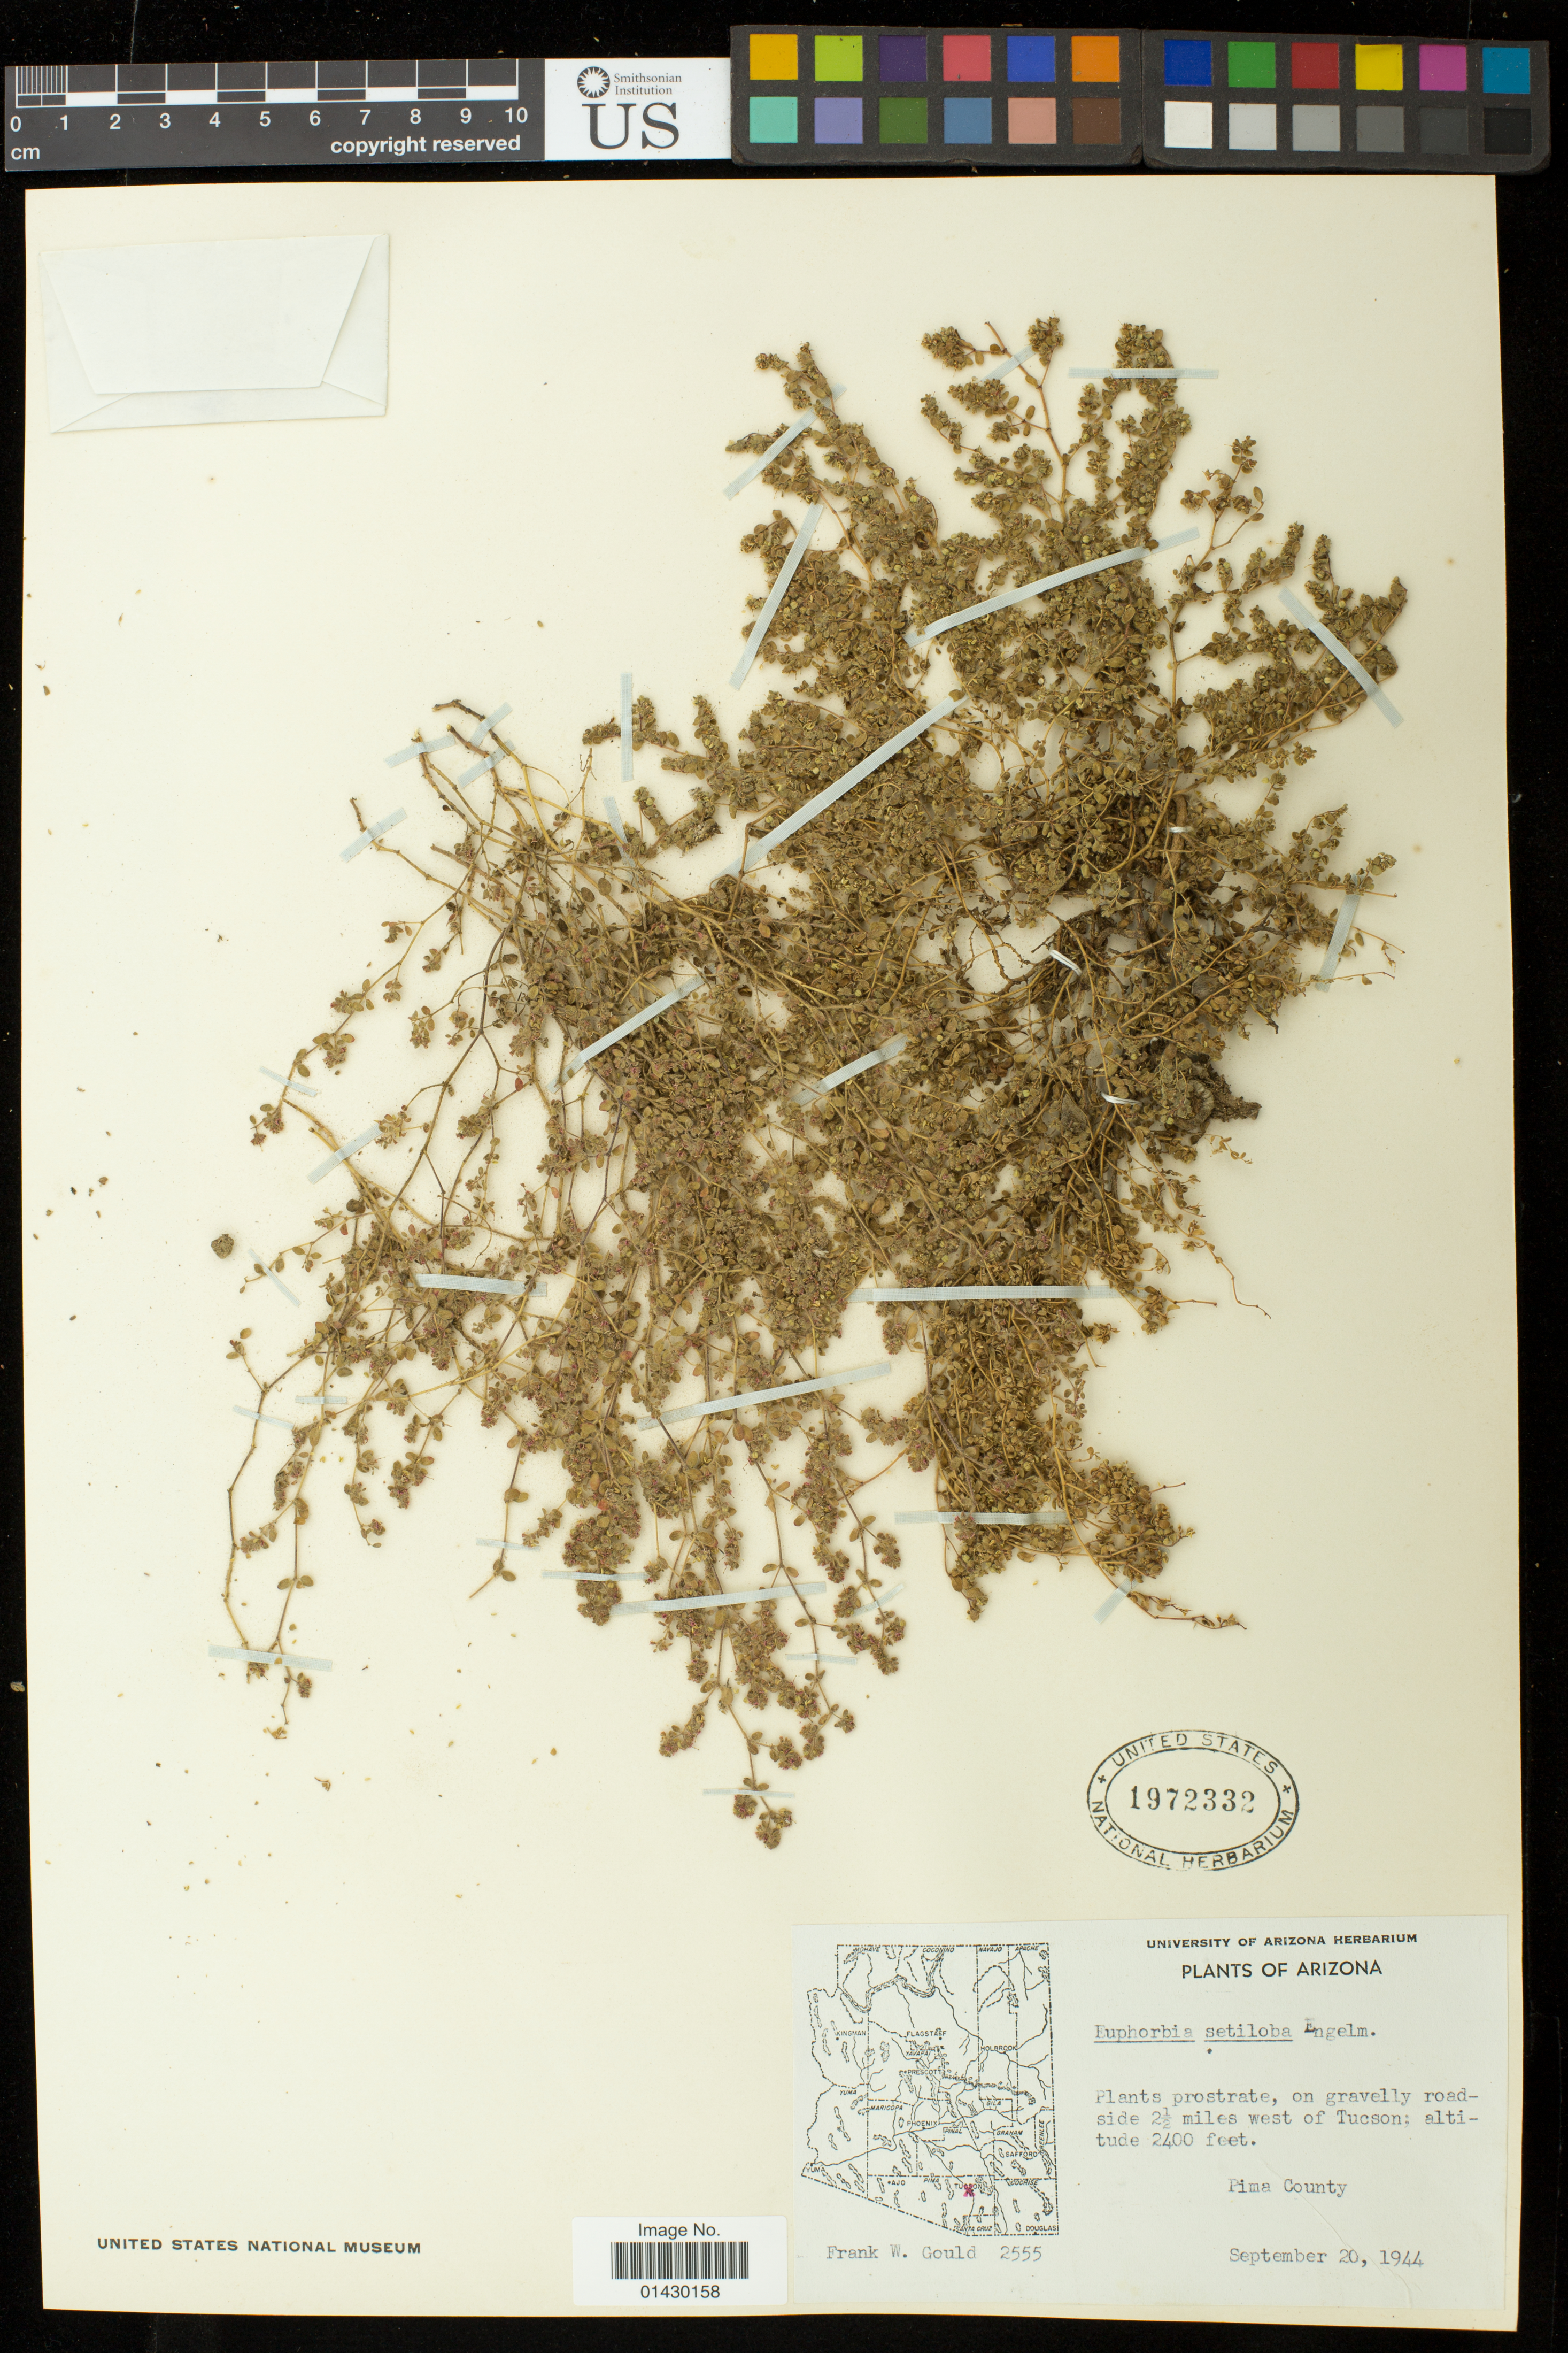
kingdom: Plantae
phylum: Tracheophyta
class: Magnoliopsida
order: Malpighiales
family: Euphorbiaceae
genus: Euphorbia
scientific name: Euphorbia setiloba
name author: Engelm.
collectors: F. W. Gould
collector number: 2555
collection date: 1944-09-20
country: United States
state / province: Arizona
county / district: Pima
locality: On gravelly roadside 2 1/2 miles west of Tucson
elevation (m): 732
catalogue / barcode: US 1972332